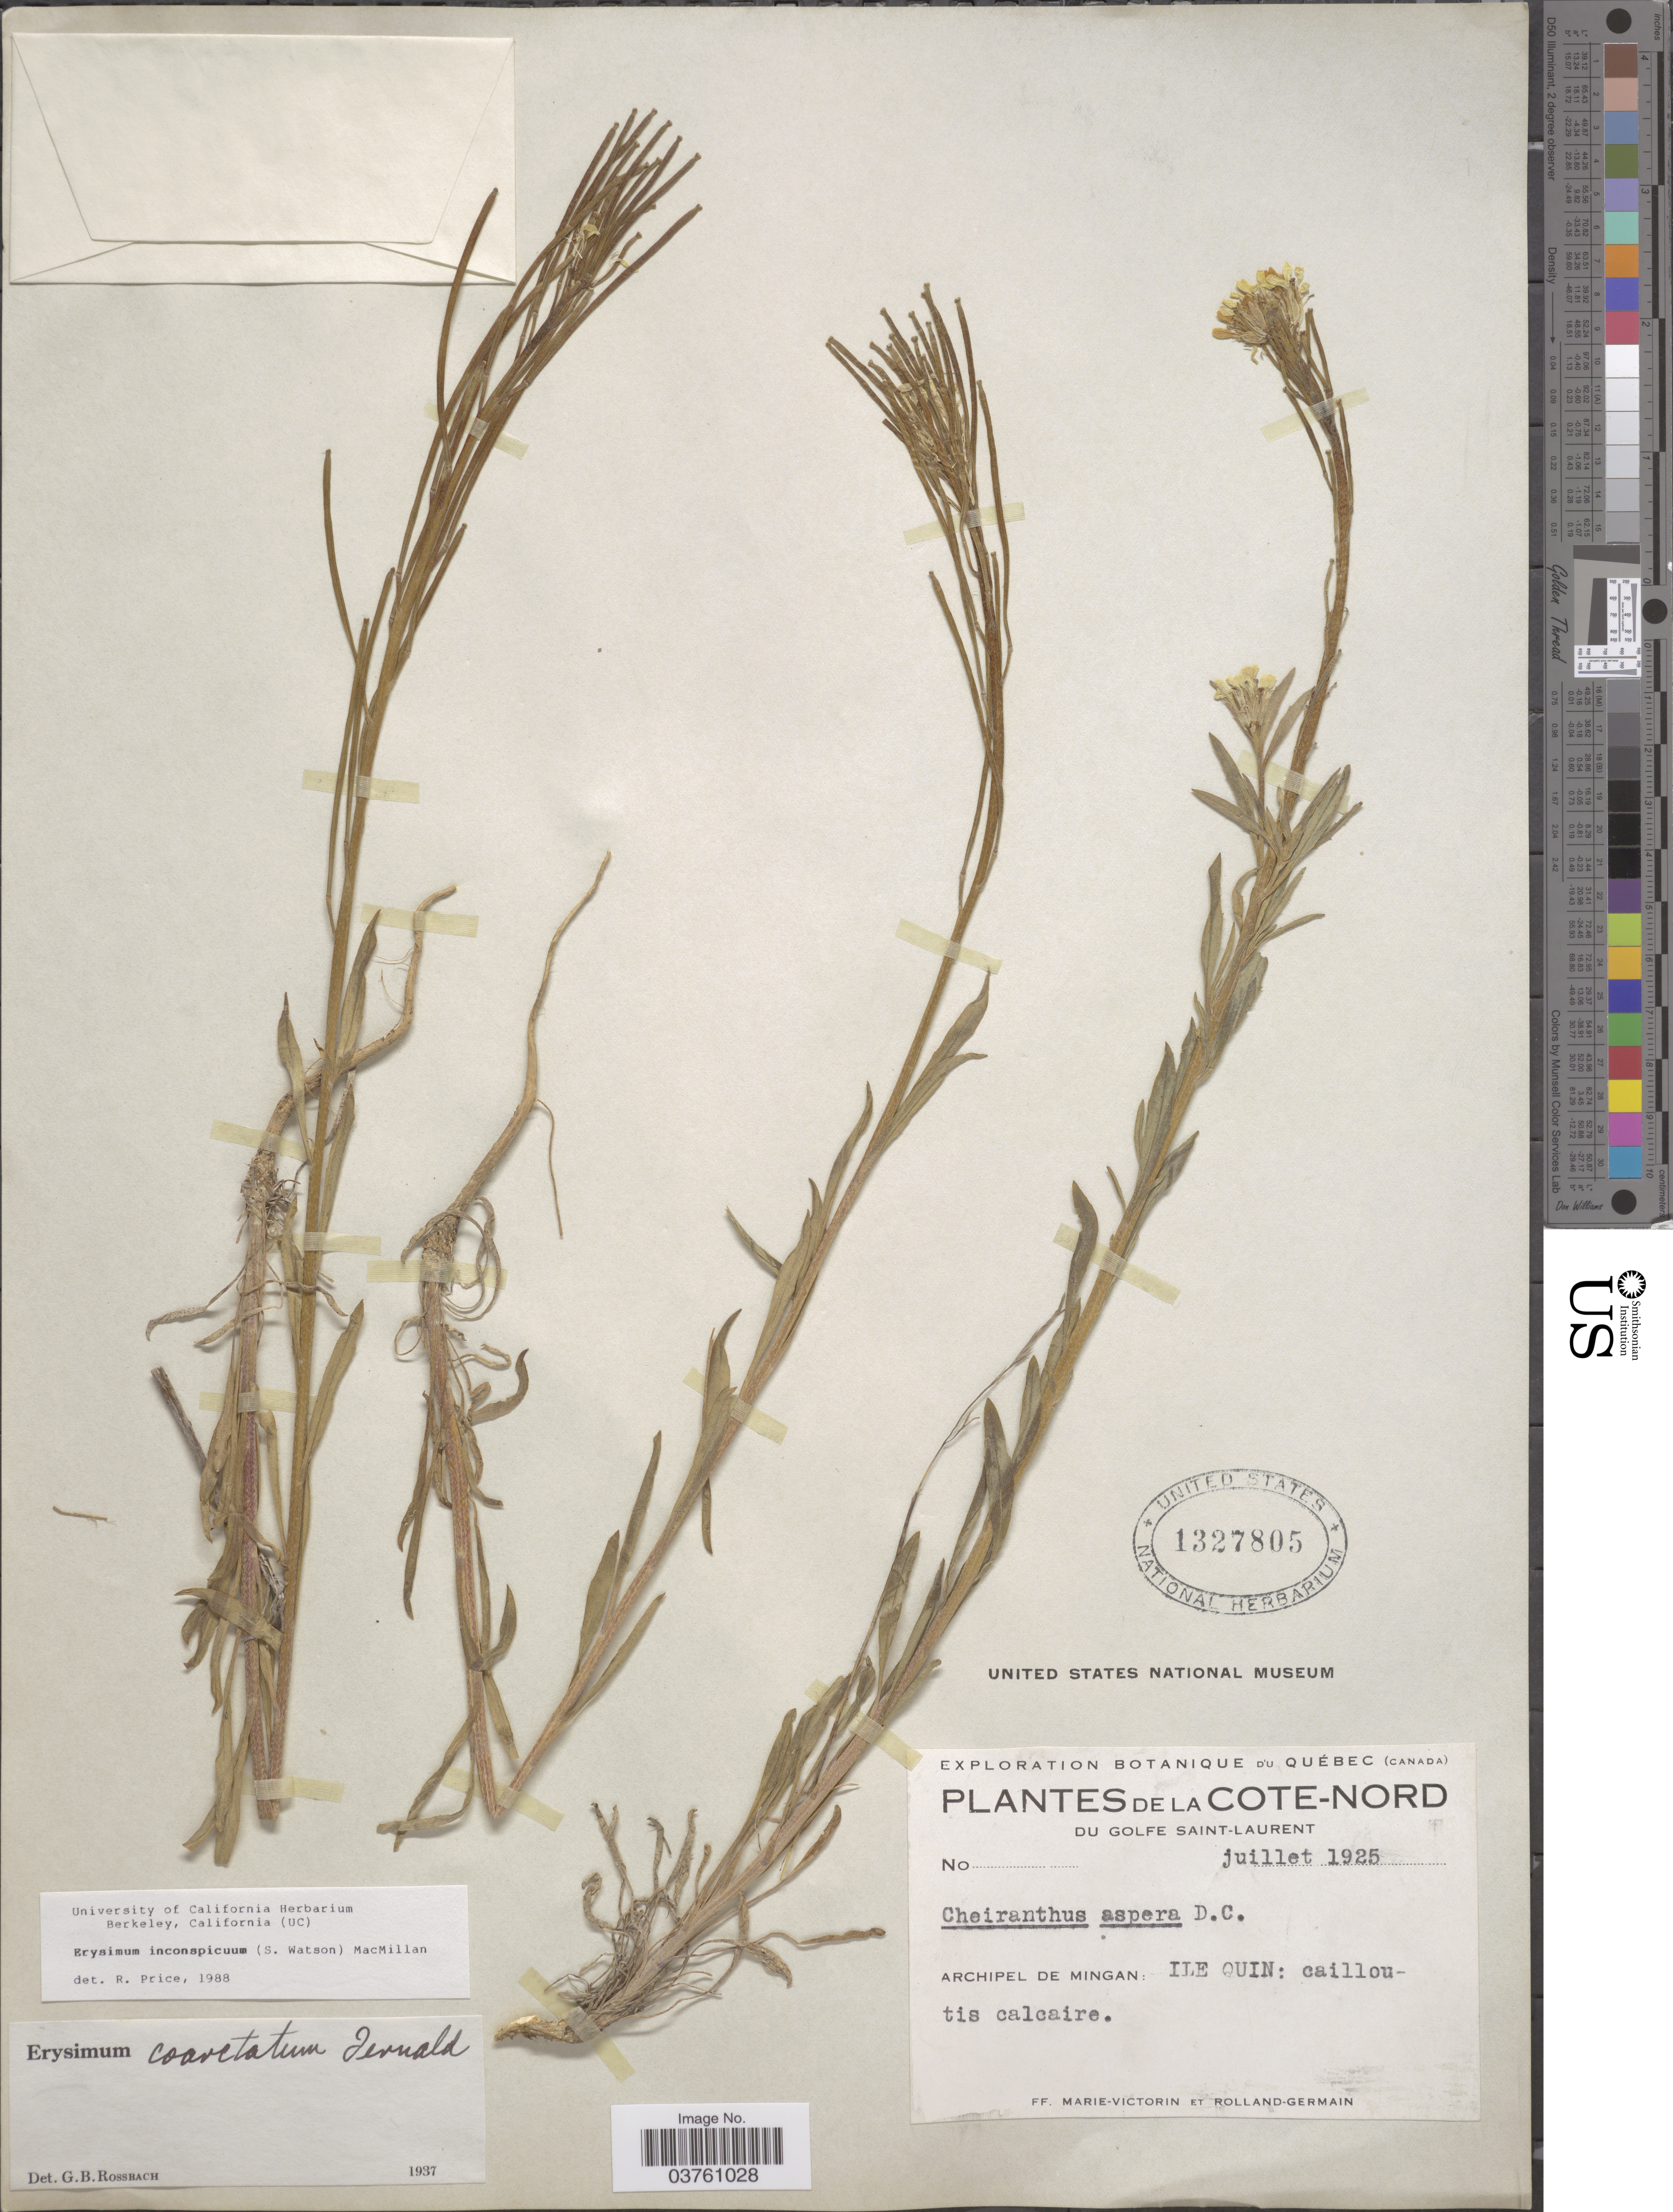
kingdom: Plantae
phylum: Tracheophyta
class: Magnoliopsida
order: Brassicales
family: Brassicaceae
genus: Erysimum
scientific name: Erysimum inconspicuum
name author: (S. Watson) MacMill.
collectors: F. Marie-Victorin & R. Germain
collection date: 1925-07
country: Canada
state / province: Quebec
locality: La Cote-Nord Du Golfe Saint-Laurent. Archipel de MIngan: Ile Quin.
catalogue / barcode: US 1327805